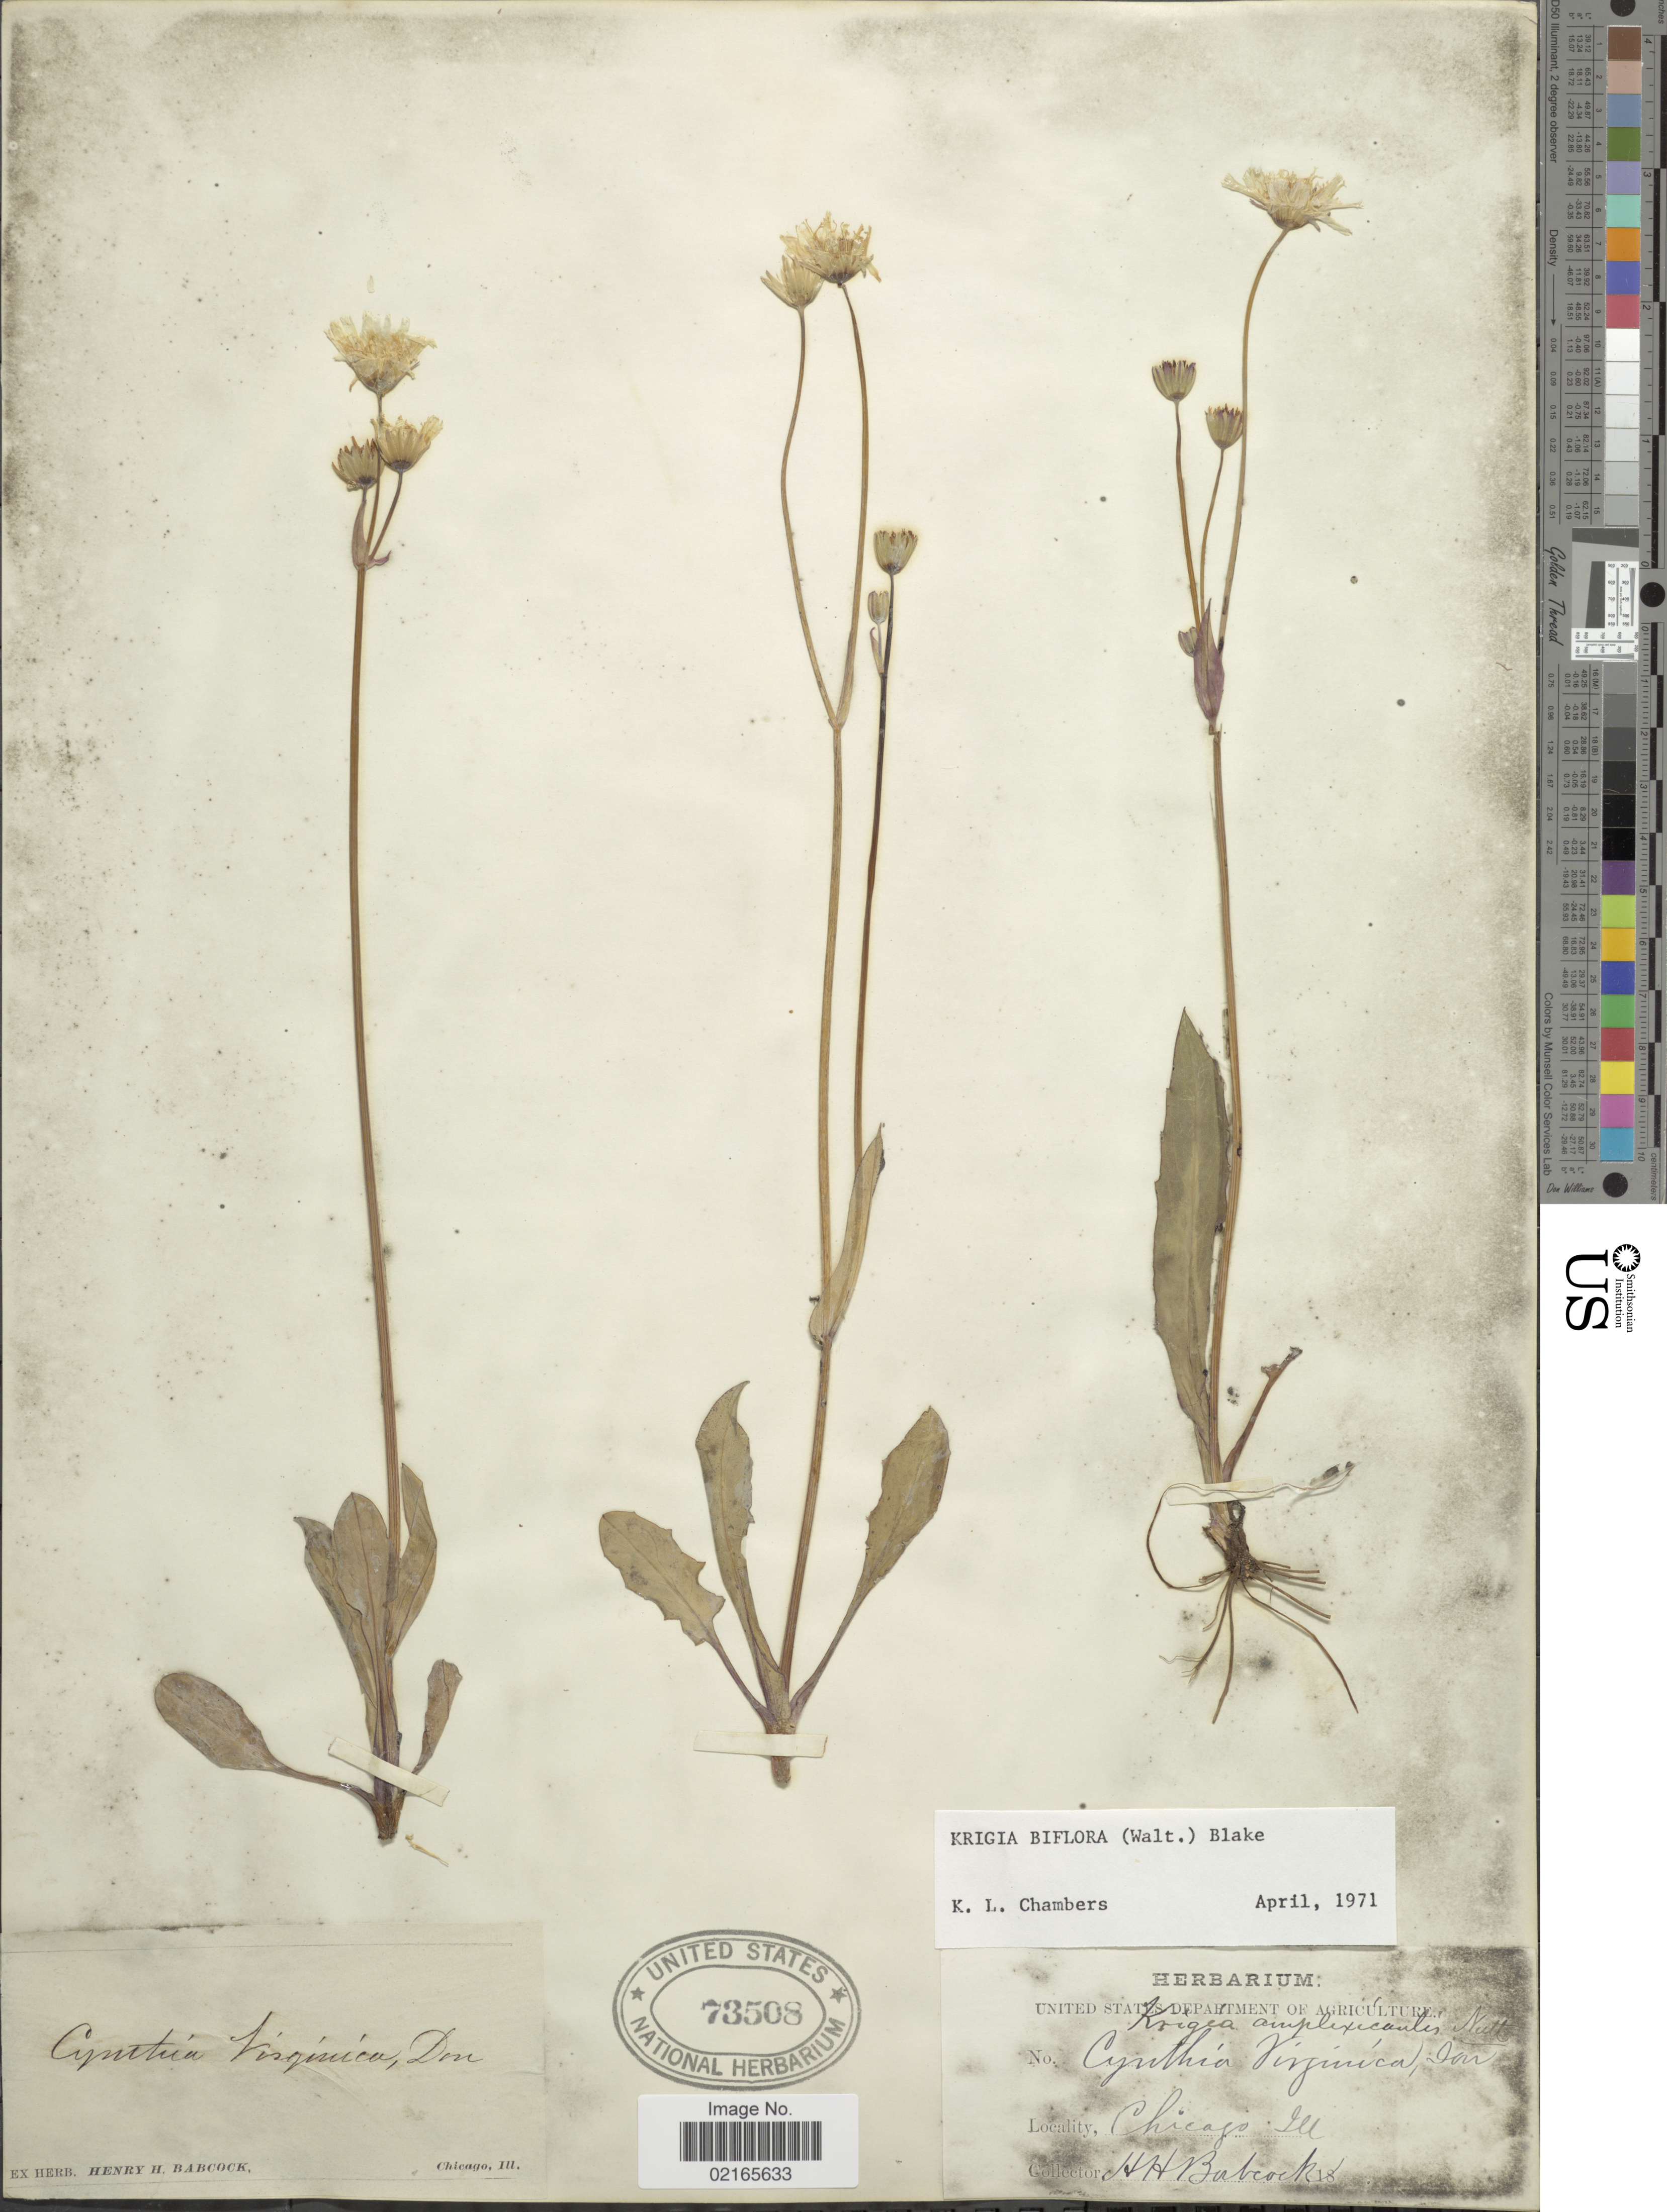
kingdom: Plantae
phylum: Tracheophyta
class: Magnoliopsida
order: Asterales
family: Asteraceae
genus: Krigia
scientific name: Krigia biflora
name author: (Walter) S.F. Blake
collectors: H. Babcock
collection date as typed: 18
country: United States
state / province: Illinois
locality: Chicago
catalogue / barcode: US 73508